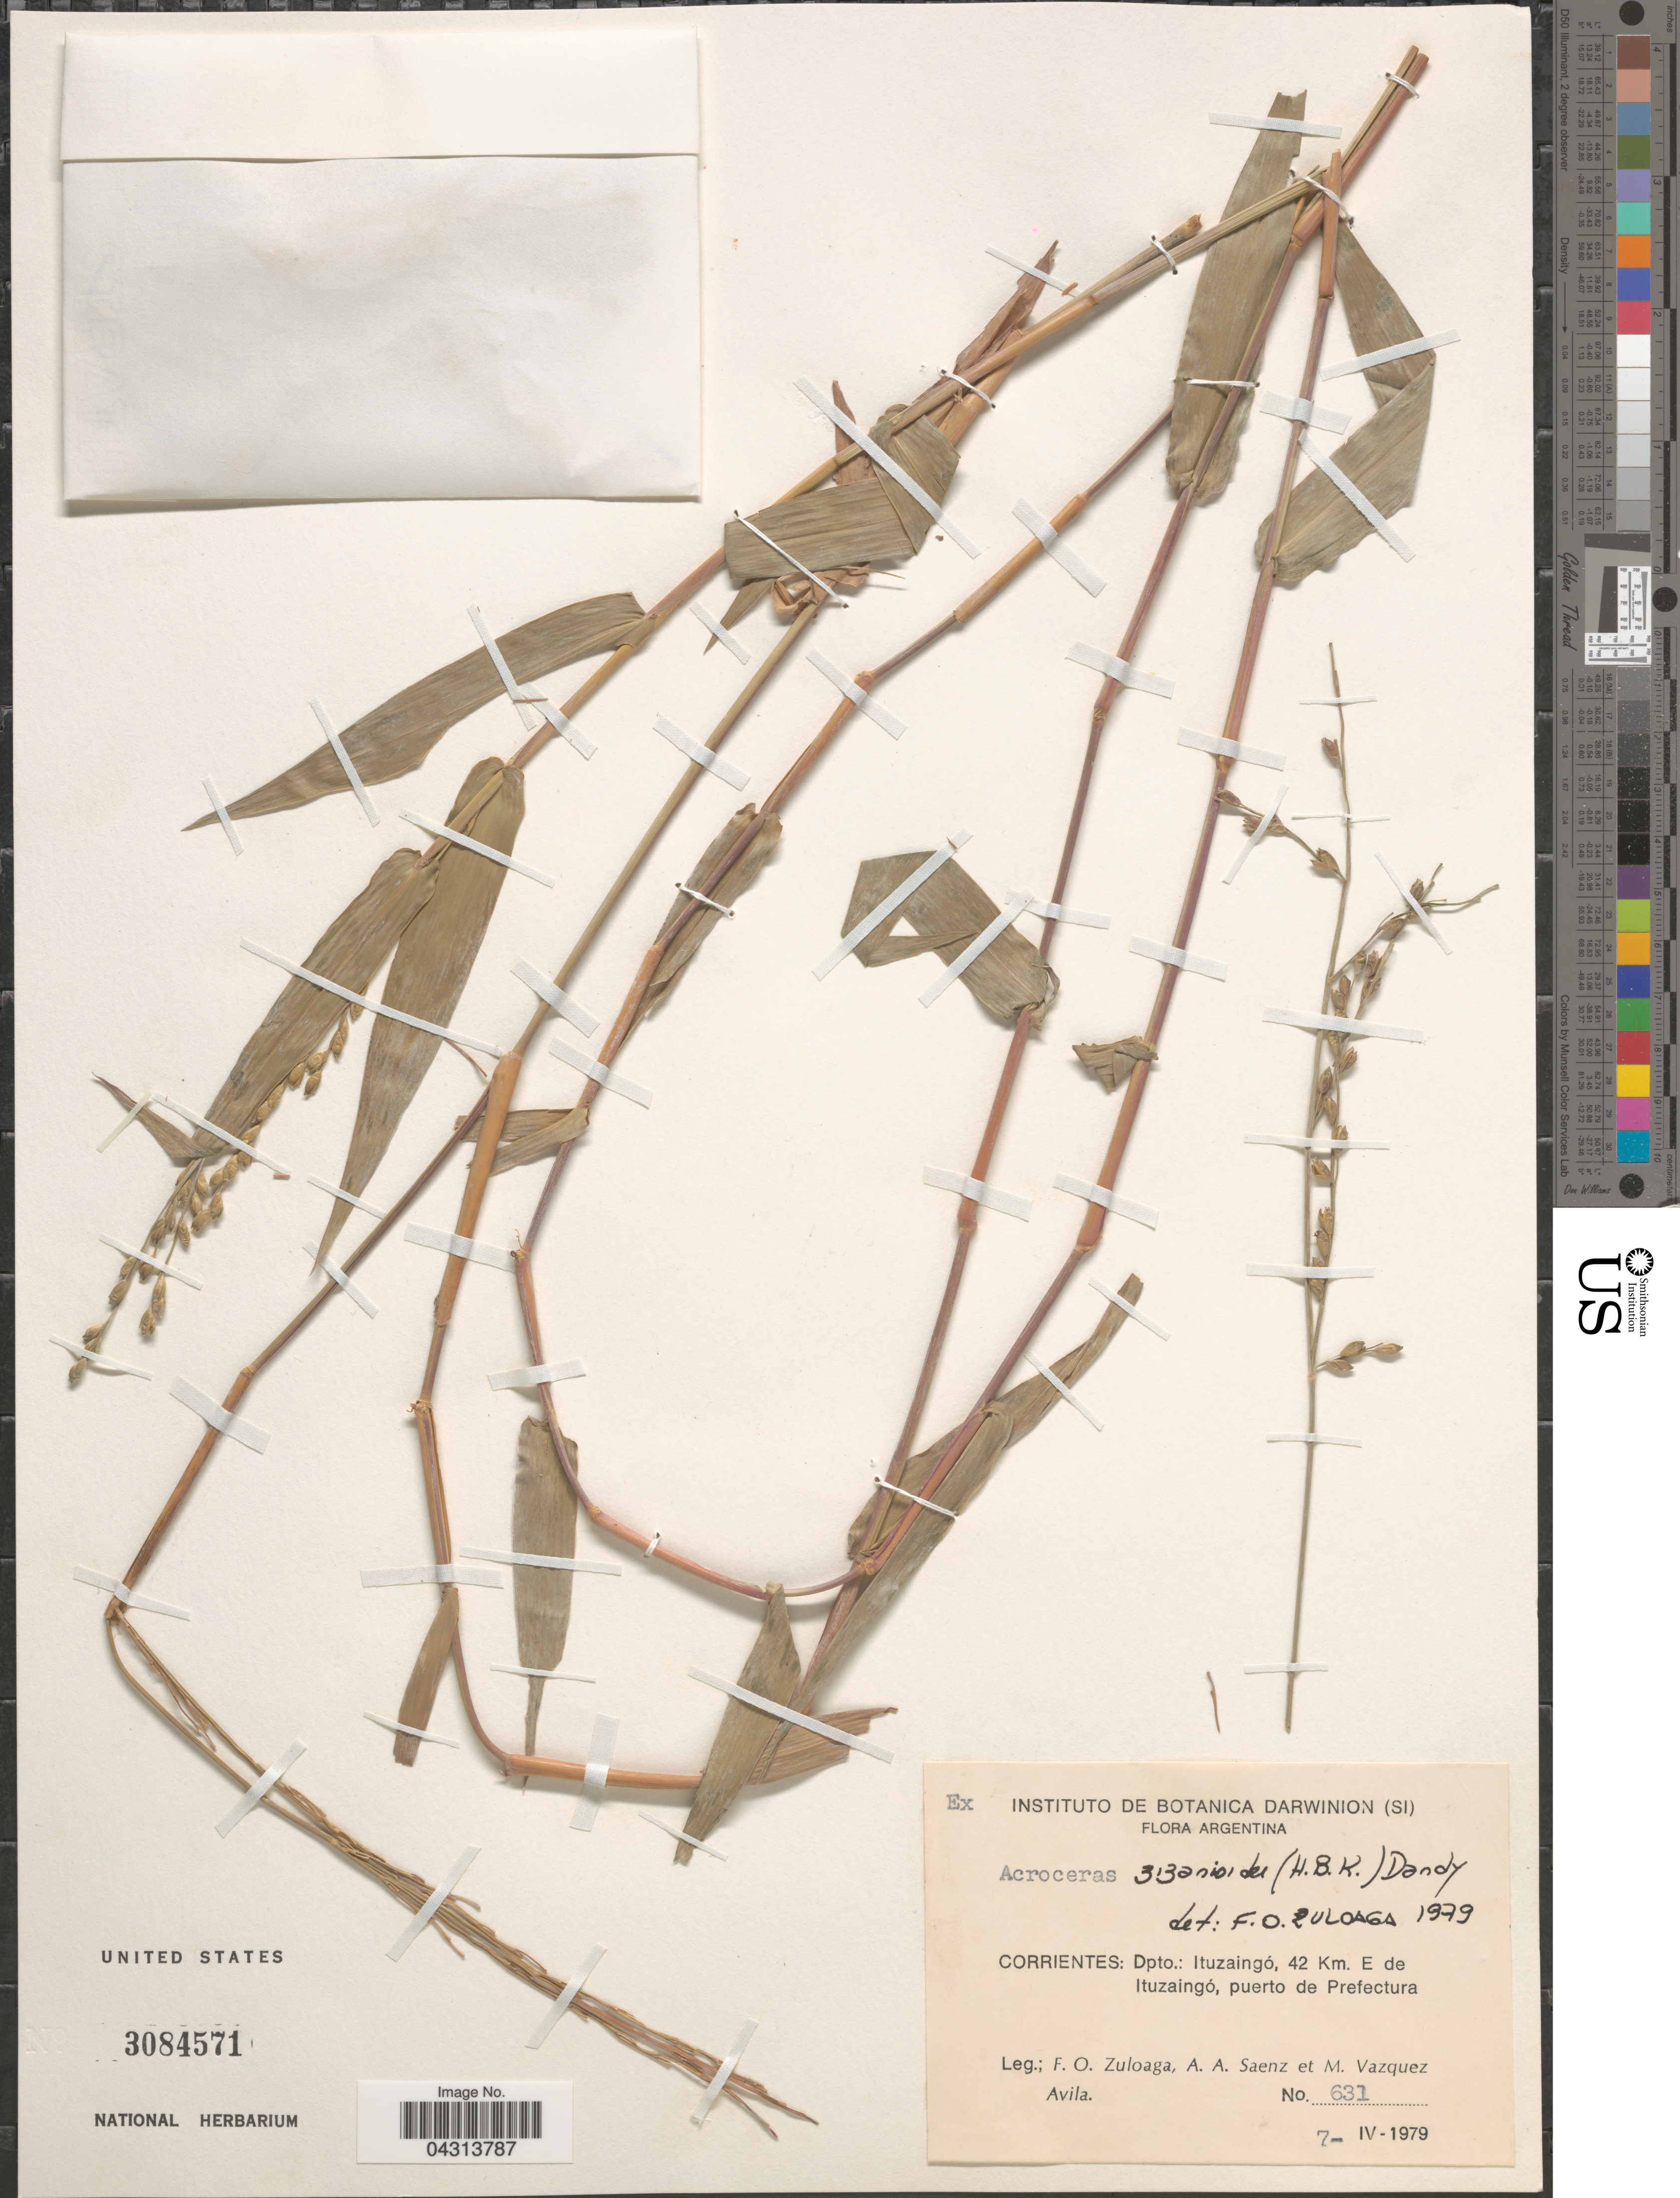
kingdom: Plantae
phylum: Tracheophyta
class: Liliopsida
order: Poales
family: Poaceae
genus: Acroceras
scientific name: Acroceras zizanioides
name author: (Kunth) Dandy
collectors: F. O. Zuloaga, A. A. Saenz, M. Vázquez & M. D. Vázquez A.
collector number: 631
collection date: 1979-04-07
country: Argentina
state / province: Corrientes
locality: Dpto.: Ituzaingó, 42 Km. E de Ituzaingó, puerto de Prefectura.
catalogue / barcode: US 3084571